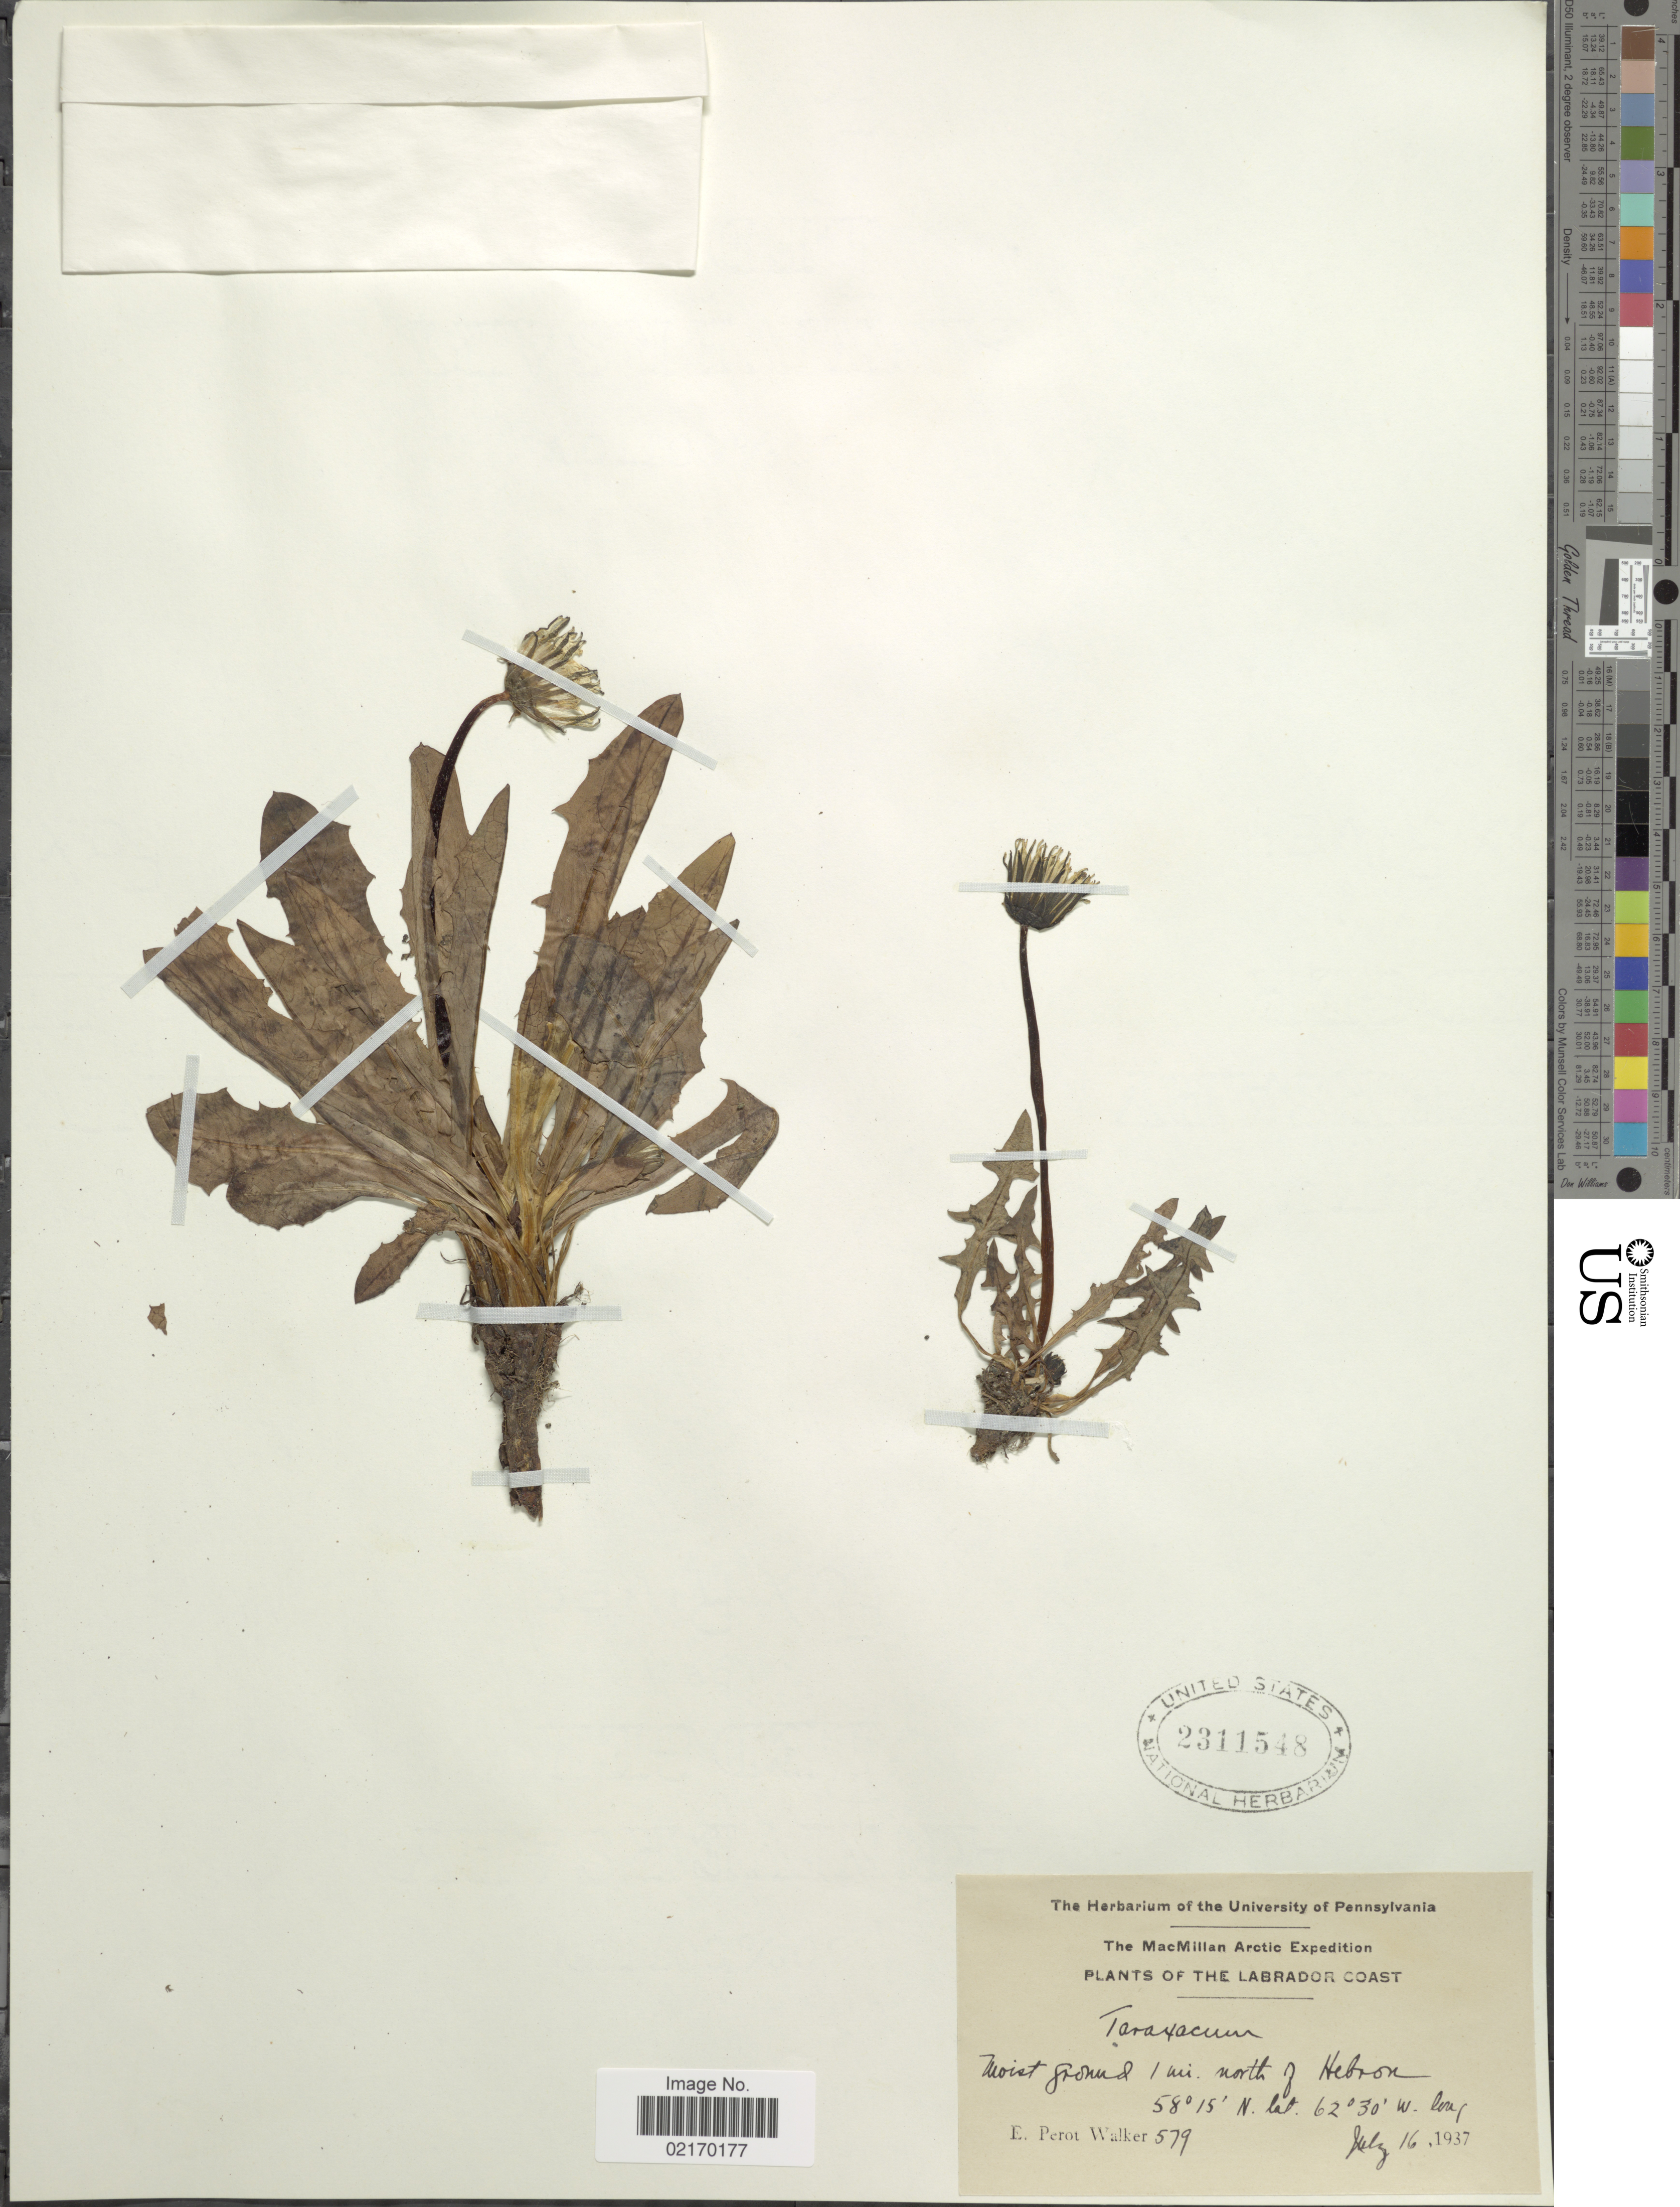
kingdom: Plantae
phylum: Tracheophyta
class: Magnoliopsida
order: Asterales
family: Asteraceae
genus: Taraxacum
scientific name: Taraxacum sp.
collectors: E. P. Walker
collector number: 579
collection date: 1937-07-16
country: Canada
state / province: Newfoundland and Labrador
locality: MacMillan Arctic, Labrador Coast, moist ground 1 mi. north of Hebron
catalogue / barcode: US 2311548